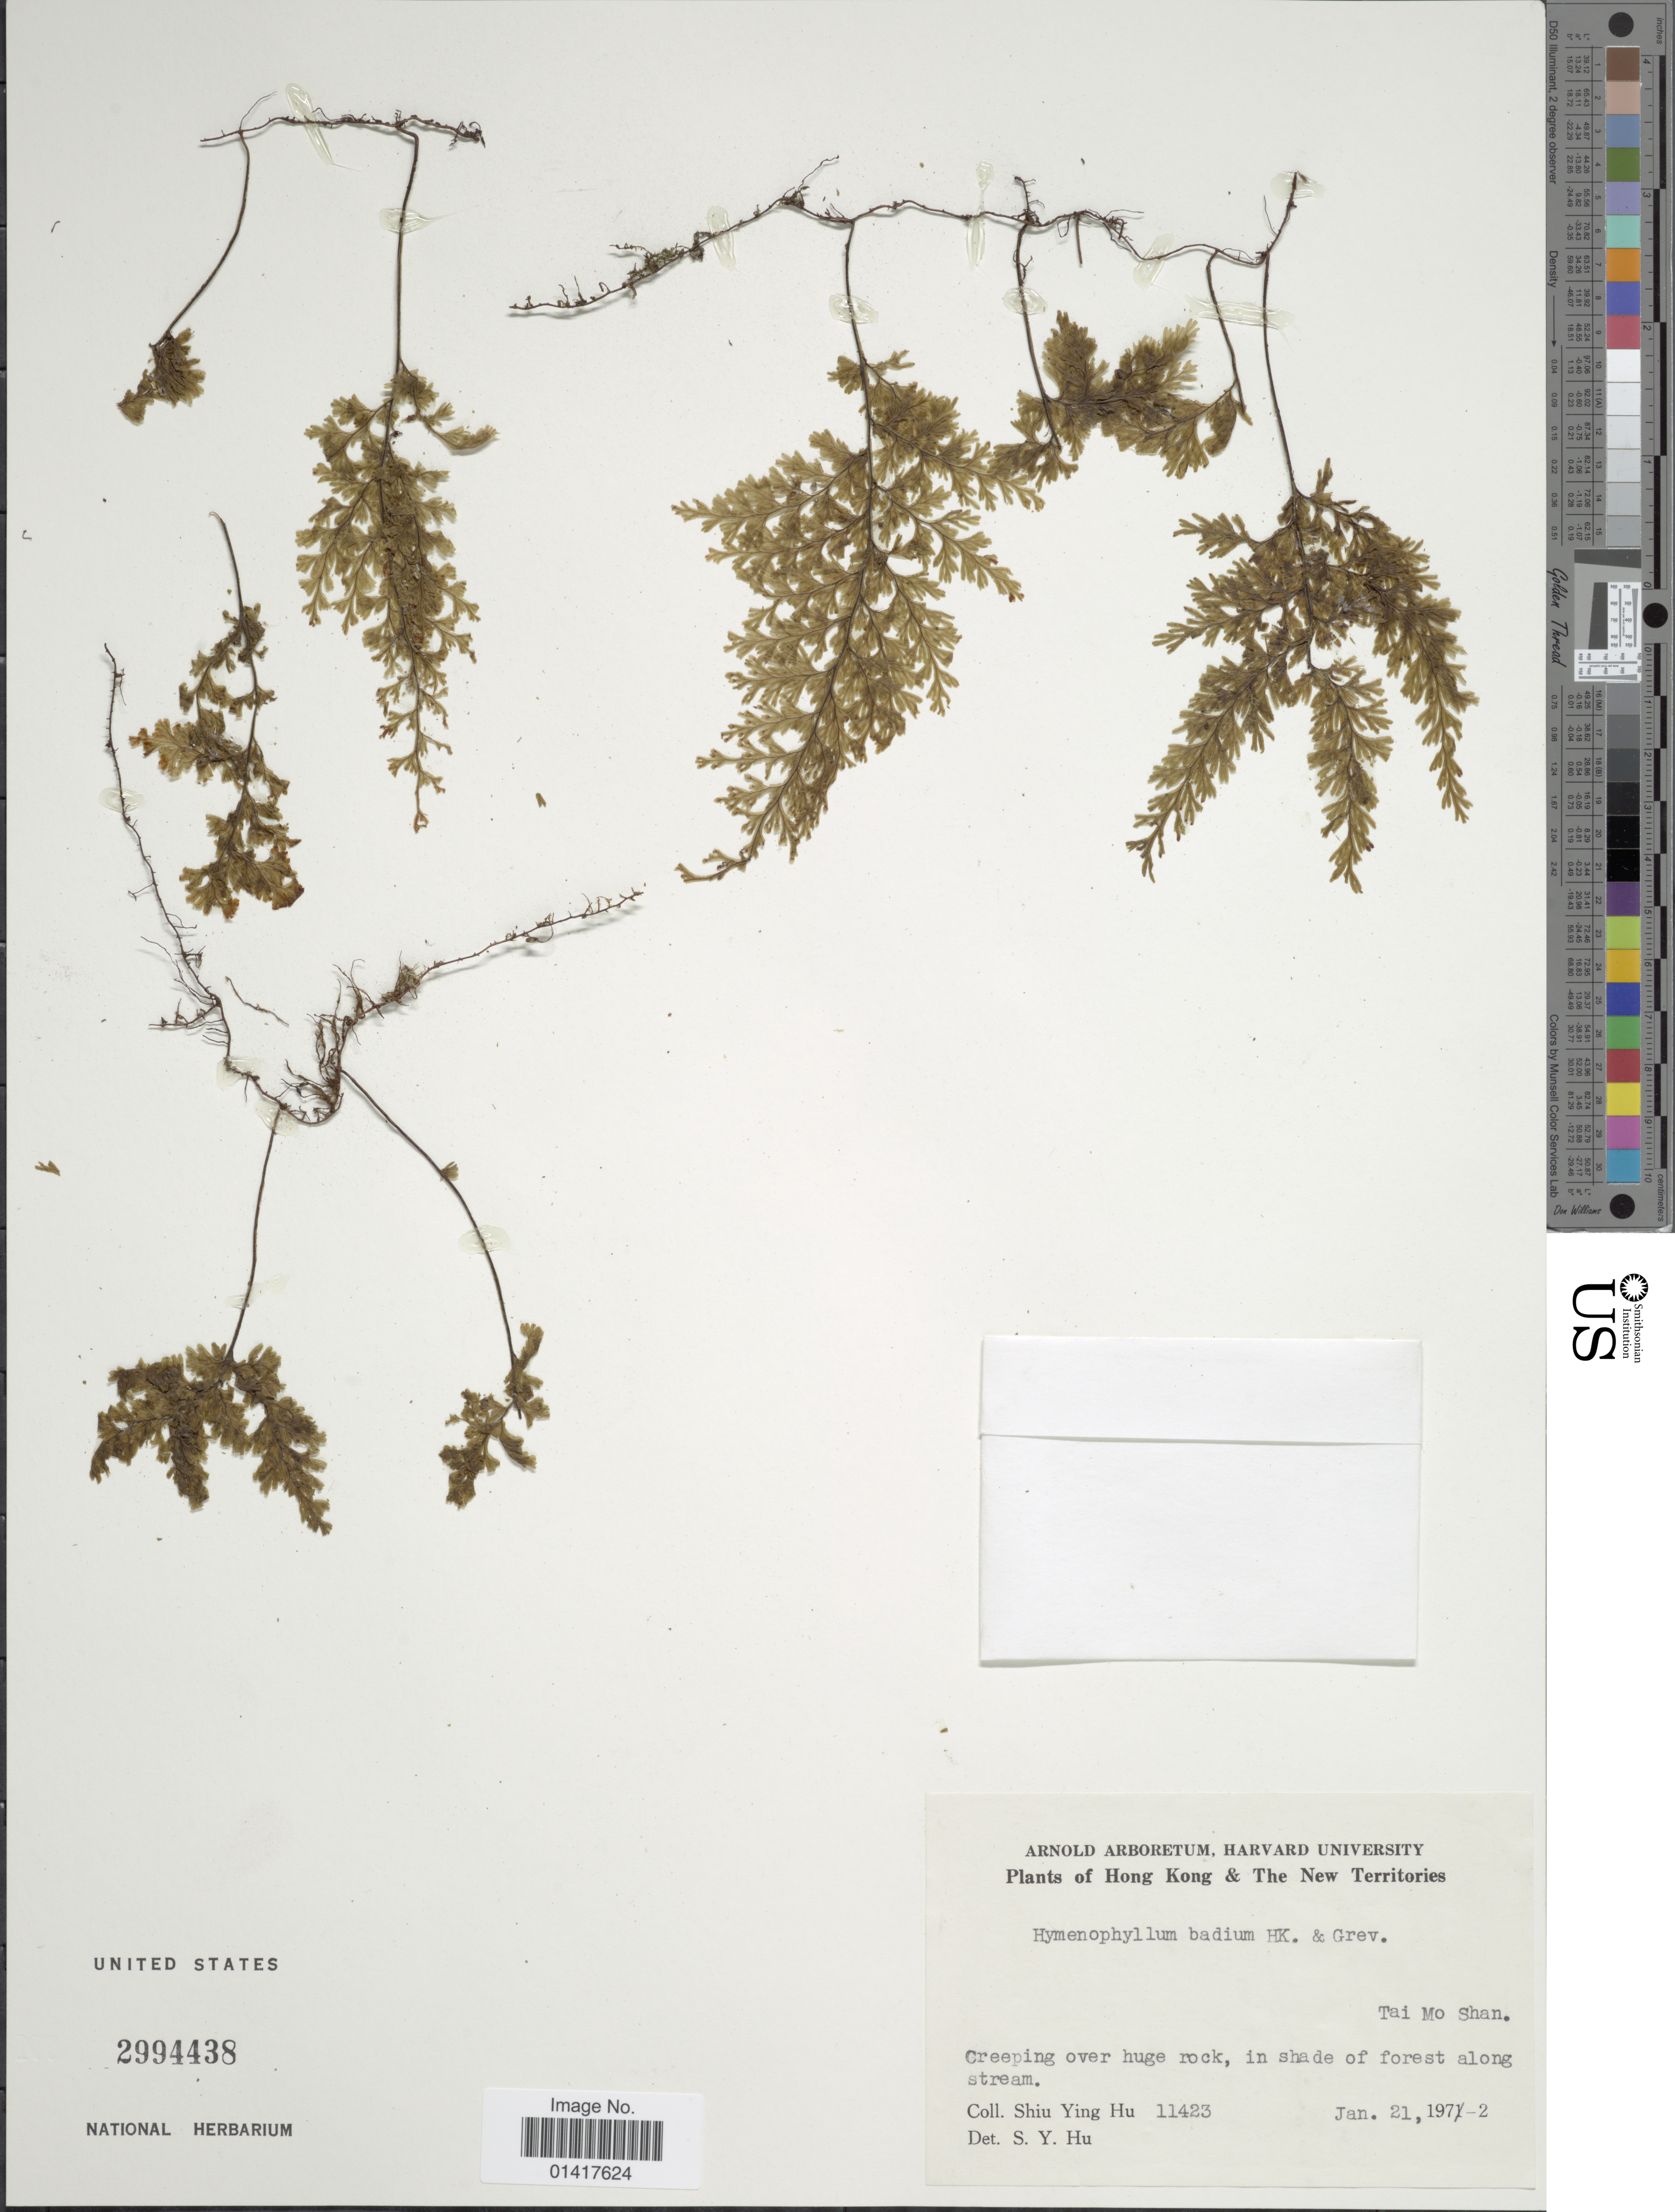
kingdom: Plantae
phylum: Tracheophyta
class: Polypodiopsida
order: Hymenophyllales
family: Hymenophyllaceae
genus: Hymenophyllum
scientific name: Hymenophyllum badium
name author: Hook. & Grev.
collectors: S. Y. Hu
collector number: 11423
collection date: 1972-01-21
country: China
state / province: Hong Kong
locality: The New Territories. Tai Mo Shan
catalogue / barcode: US 2994438